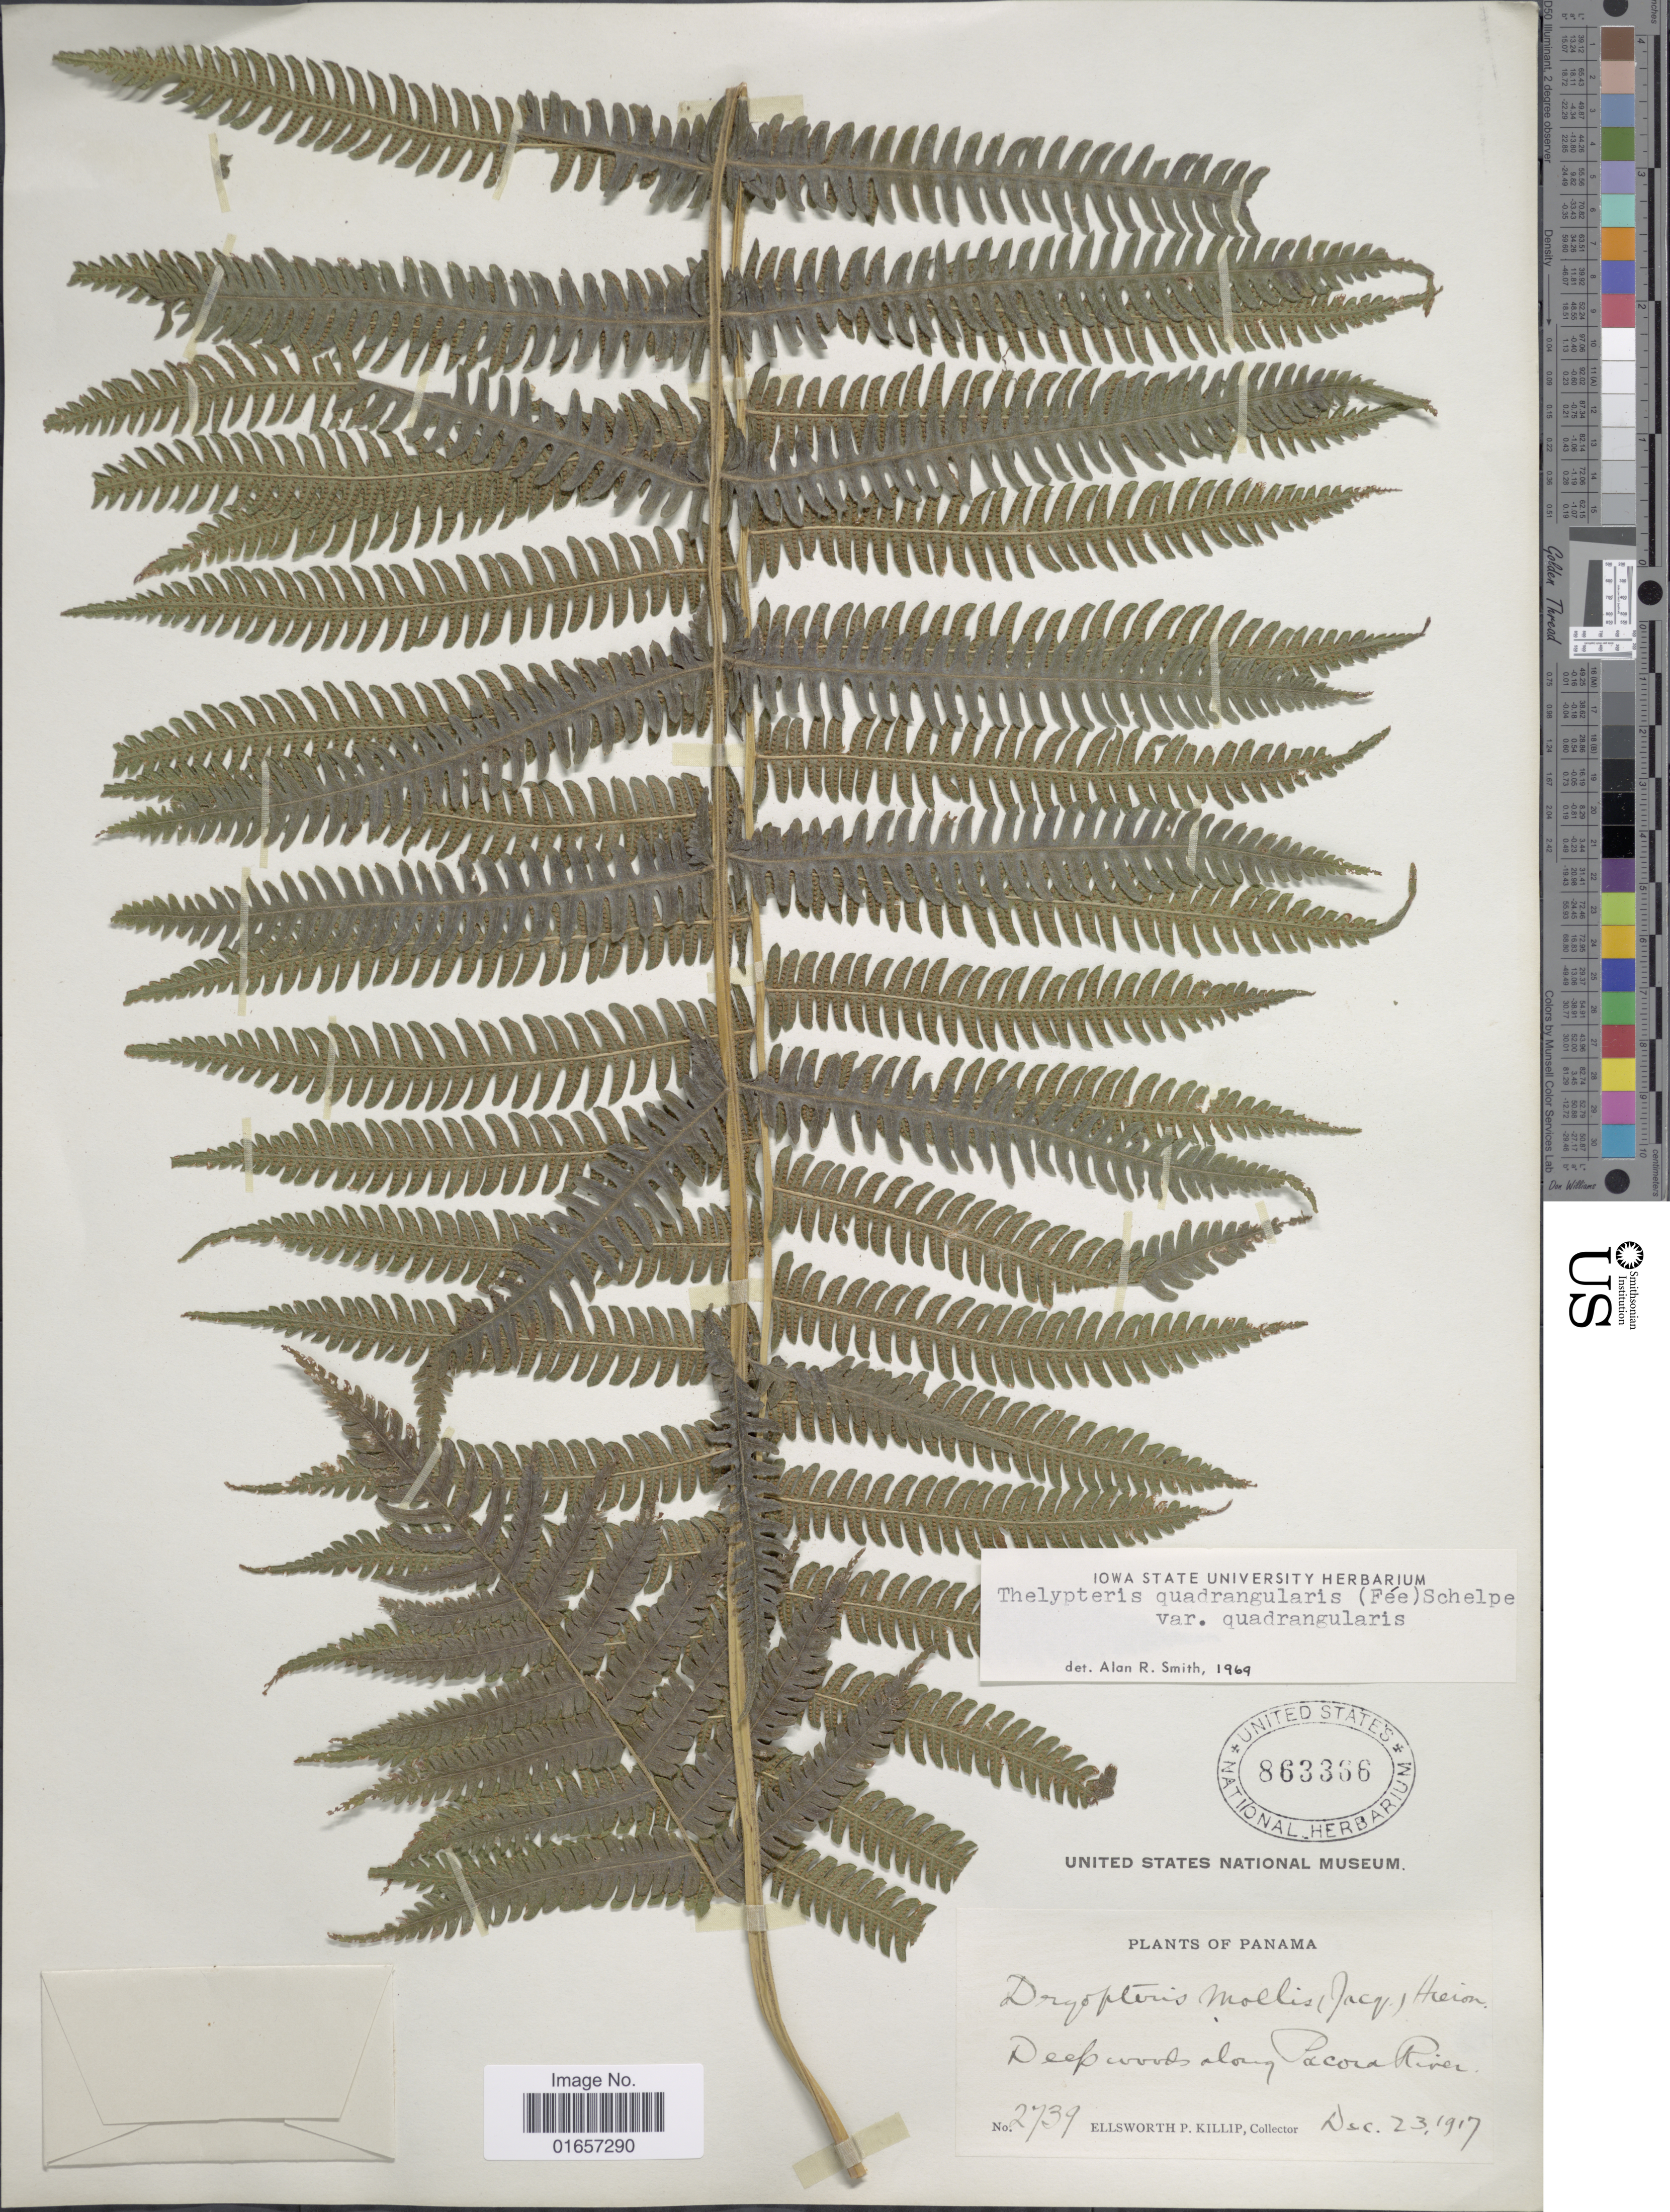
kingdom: Plantae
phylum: Tracheophyta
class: Polypodiopsida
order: Polypodiales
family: Thelypteridaceae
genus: Christella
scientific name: Christella hispidula var. hispidula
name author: (Decne.) Holttum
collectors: E. P. Killip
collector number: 2739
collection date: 1917-12-23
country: Panama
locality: Deep woods along Pacoa River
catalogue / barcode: US 863366